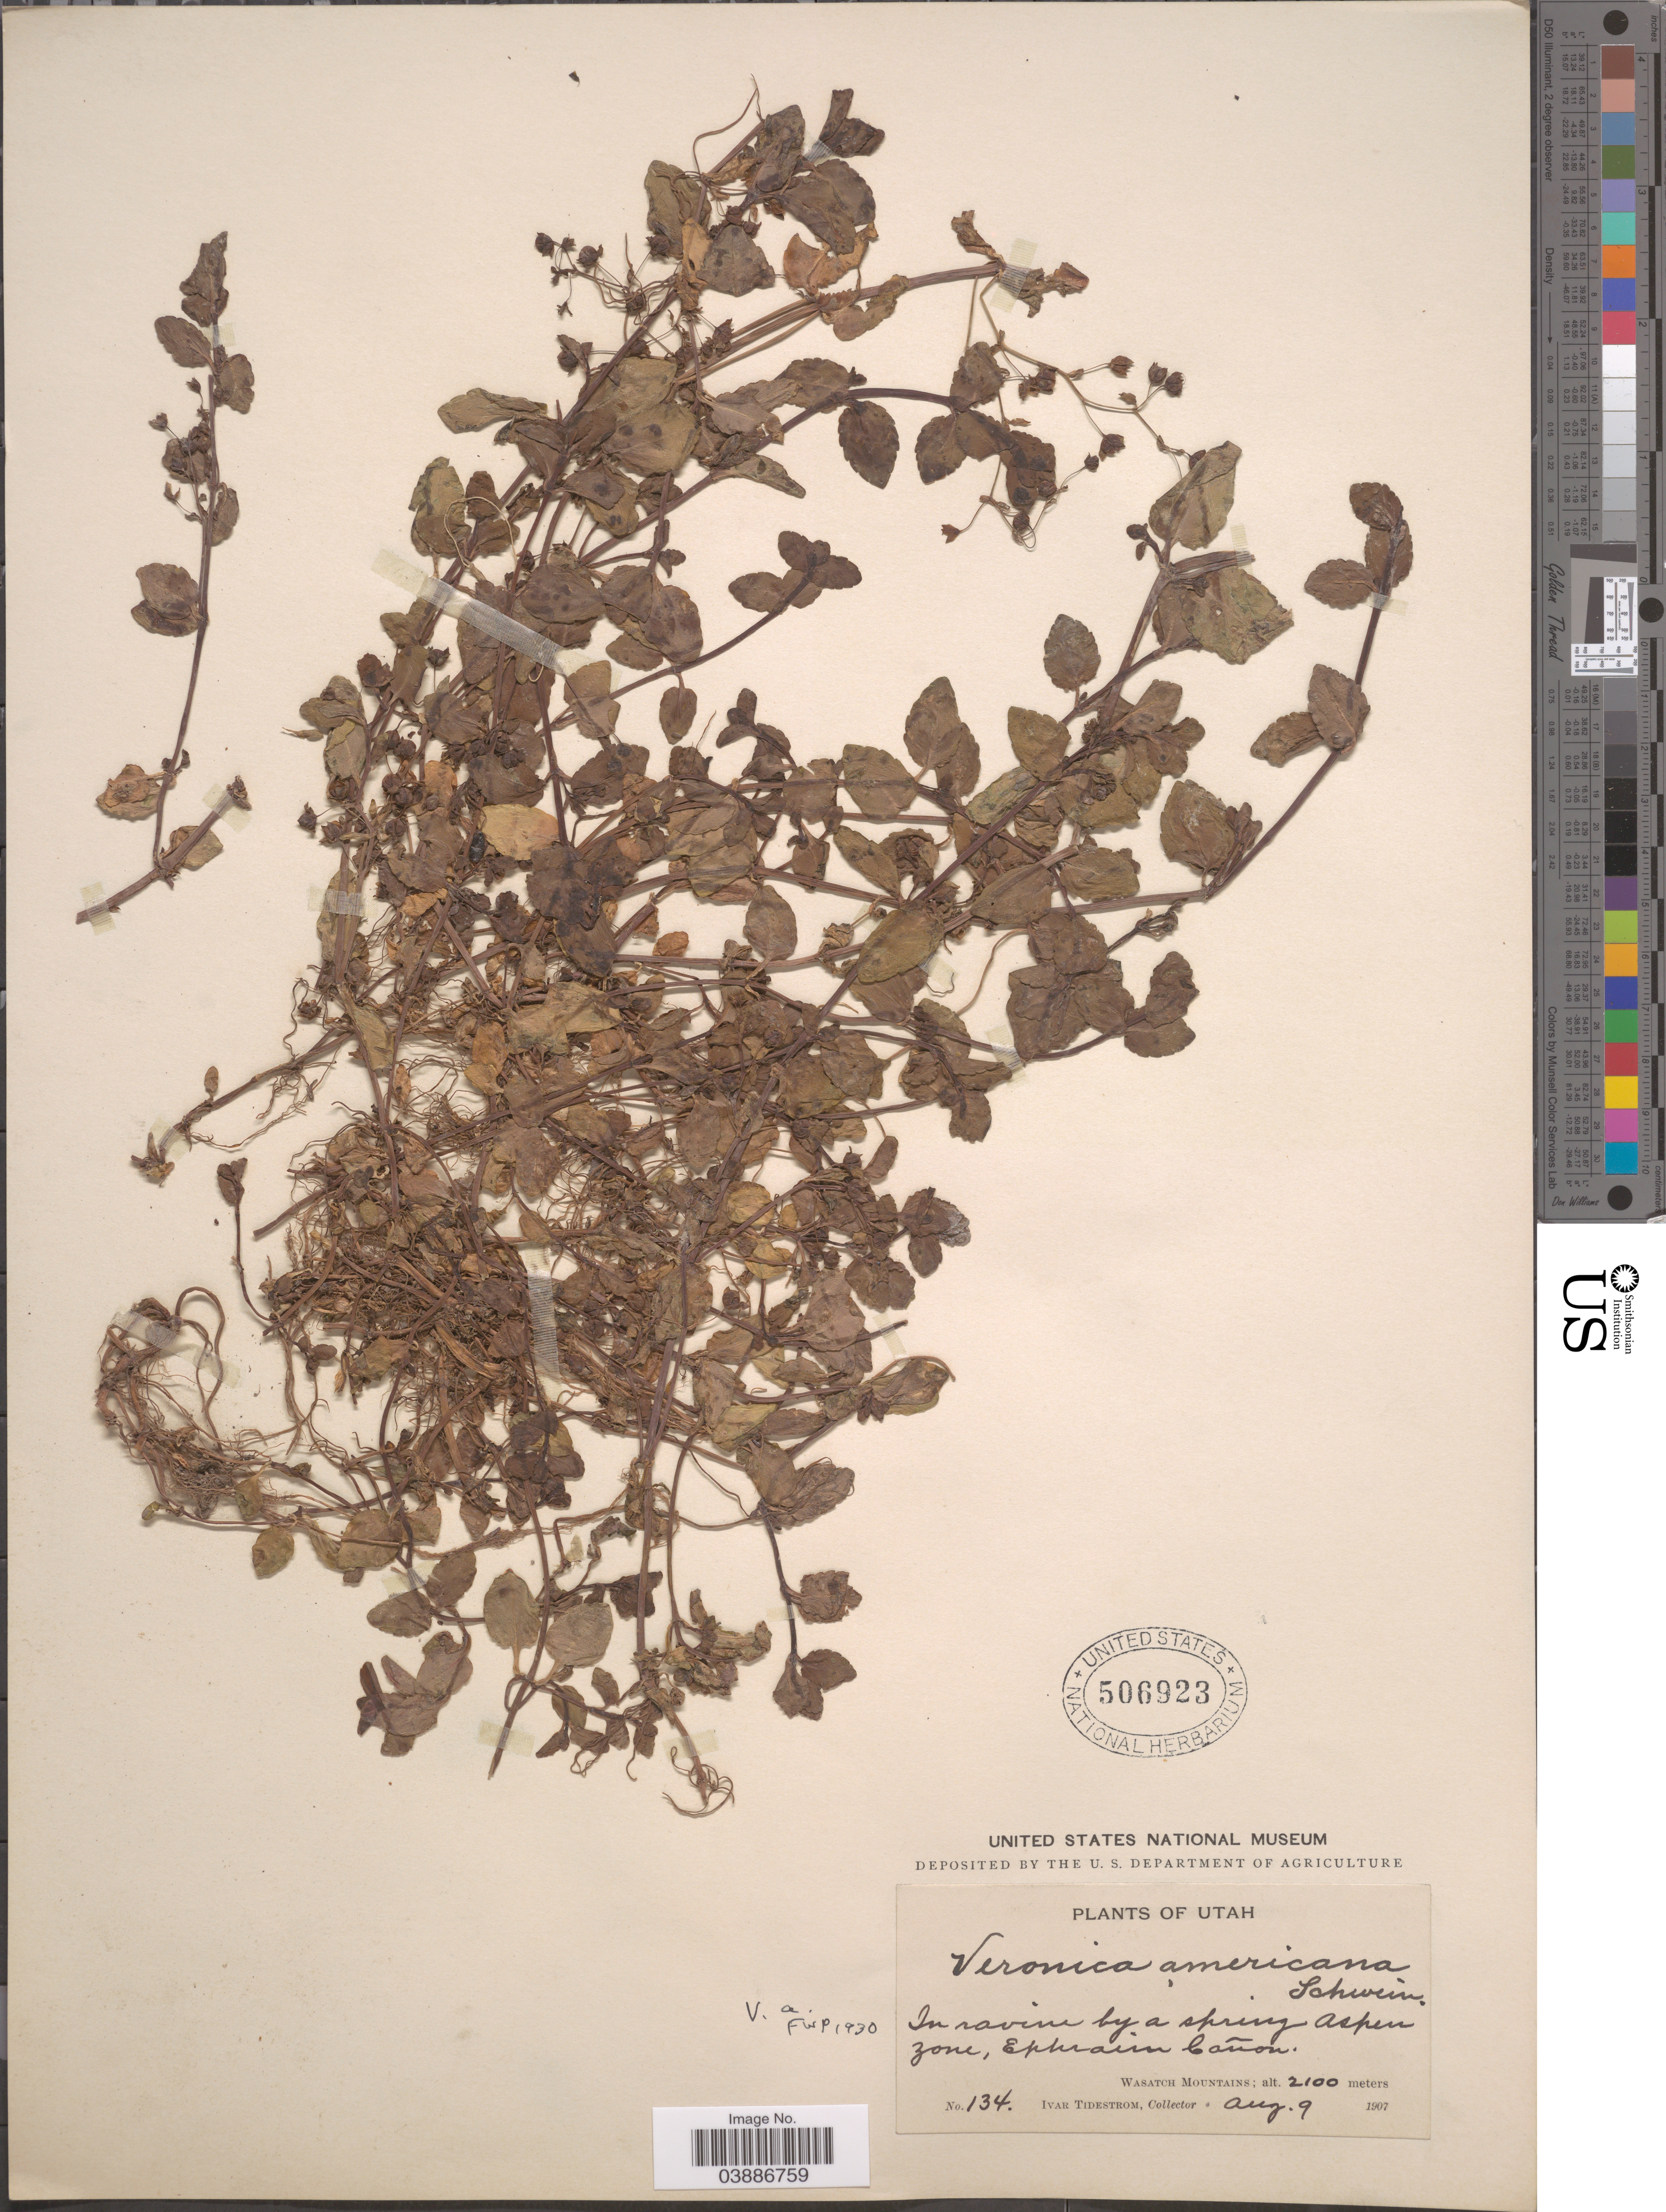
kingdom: Plantae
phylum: Tracheophyta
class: Magnoliopsida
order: Lamiales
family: Plantaginaceae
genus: Veronica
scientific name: Veronica americana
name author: Schwein. ex Benth.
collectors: I. F. Tidestrom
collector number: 134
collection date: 1907-08-09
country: United States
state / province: Utah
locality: In ravine by a spring Aspen zone, Ephraim Cañon. Wasatch Mountains.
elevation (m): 2100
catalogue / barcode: US 506923